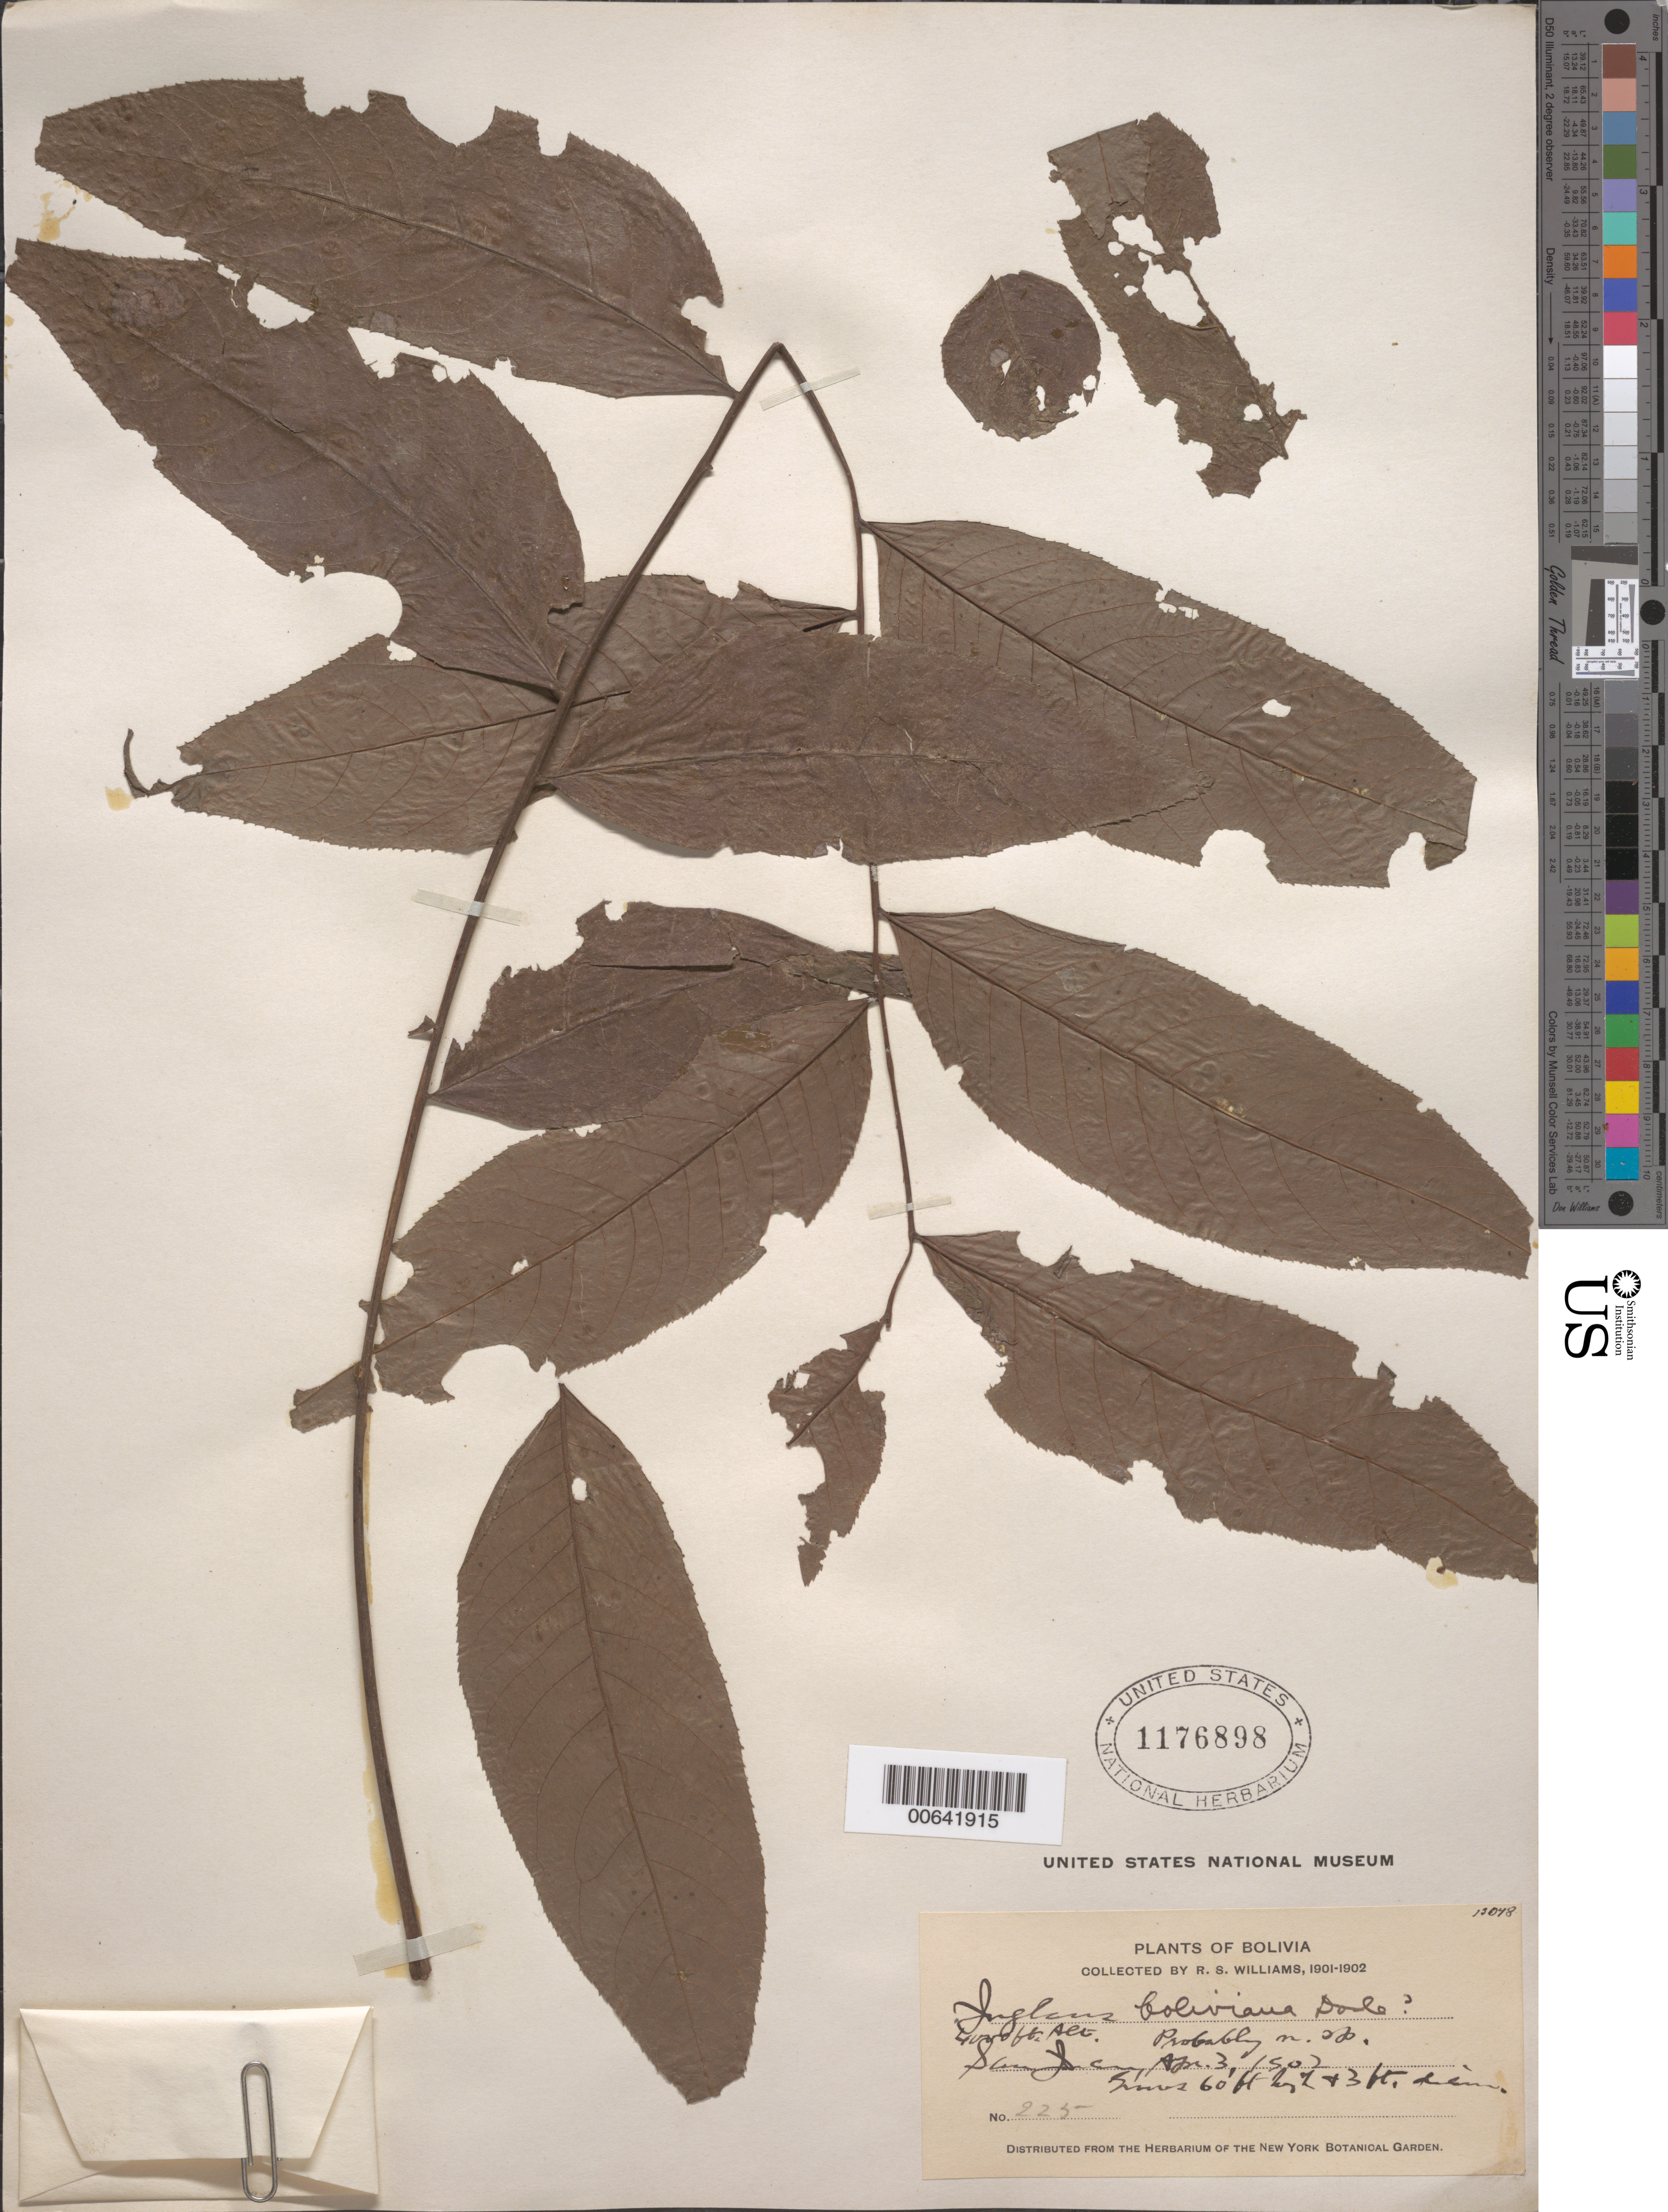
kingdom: Plantae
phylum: Tracheophyta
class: Magnoliopsida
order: Fagales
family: Juglandaceae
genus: Juglans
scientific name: Juglans boliviana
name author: Griseb.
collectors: R. S. Williams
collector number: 225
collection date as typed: Apr. 3, 1902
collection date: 1902-04-03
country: Bolivia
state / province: La Paz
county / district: Franz Tamayo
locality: San Juan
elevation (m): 1219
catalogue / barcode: US 1176898